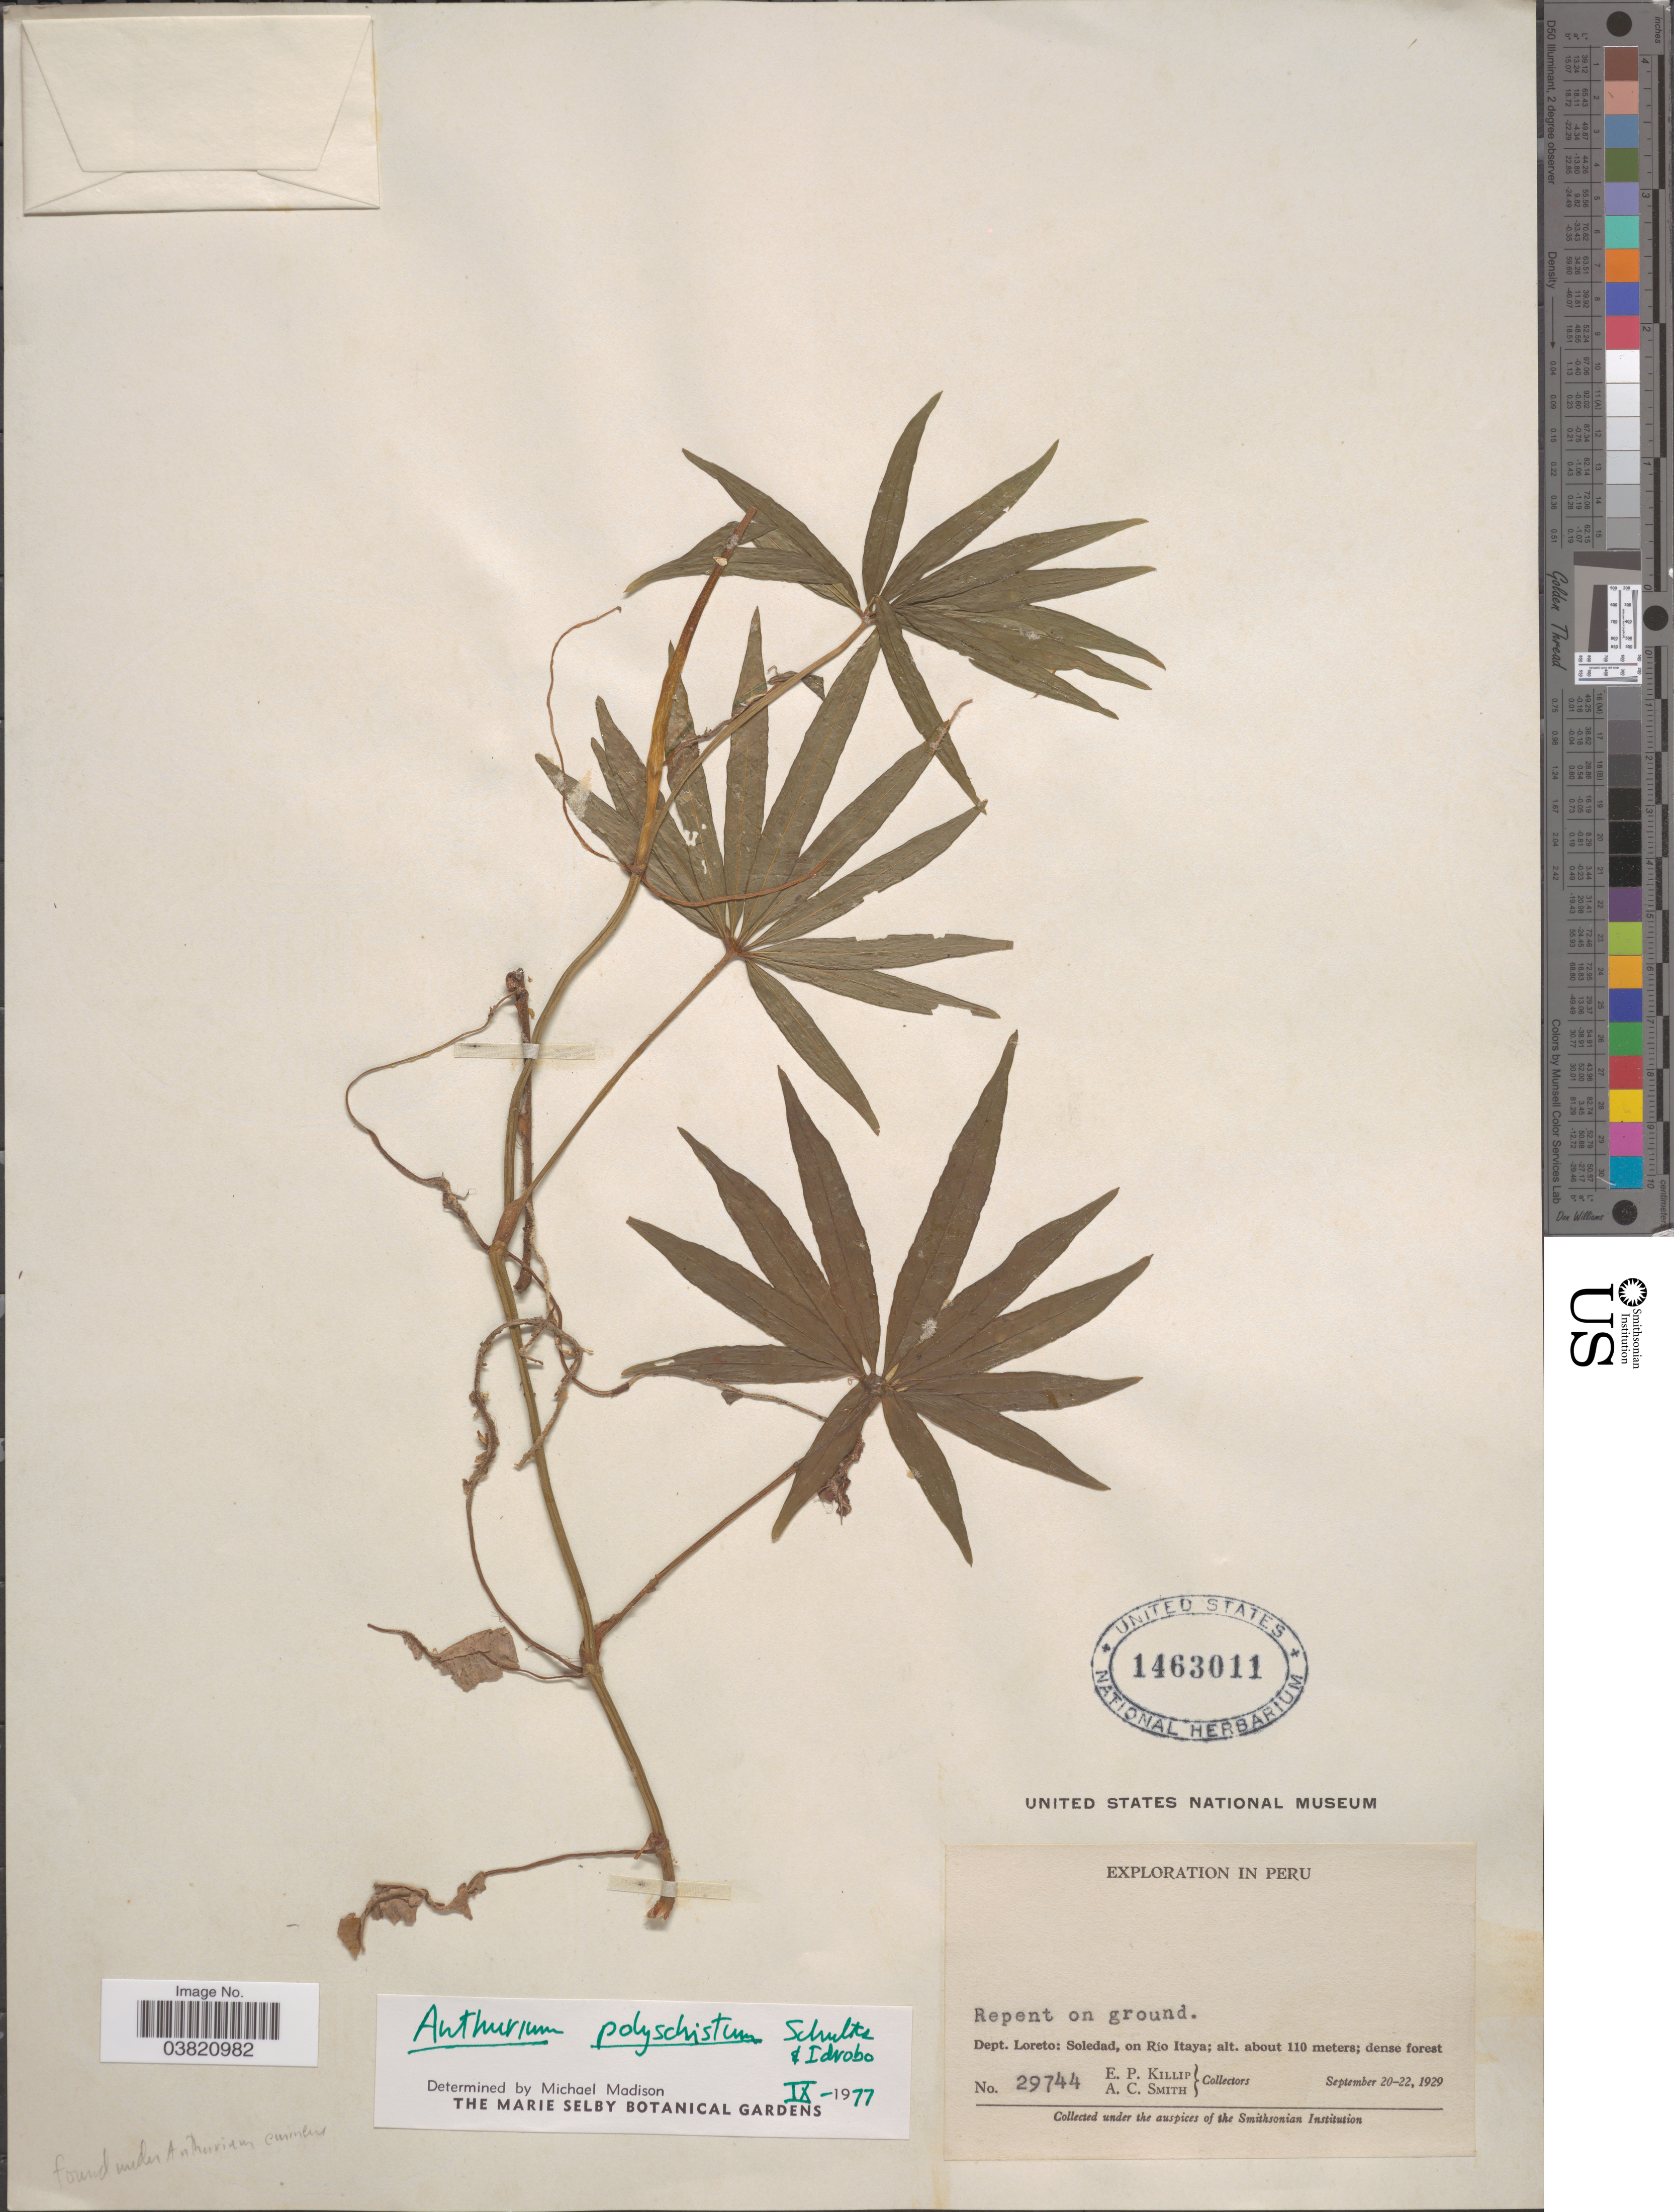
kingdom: Plantae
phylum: Tracheophyta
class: Liliopsida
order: Alismatales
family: Araceae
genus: Anthurium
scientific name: Anthurium polyschistum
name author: R.E. Schult. & Idrobo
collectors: E. P. Killip & A. C. Smith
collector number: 29744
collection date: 1929-09-20/1929-09-22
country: Peru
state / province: Loreto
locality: Dept. Loreto: Soledad, on Río Itaya.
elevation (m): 110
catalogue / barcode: US 1463011